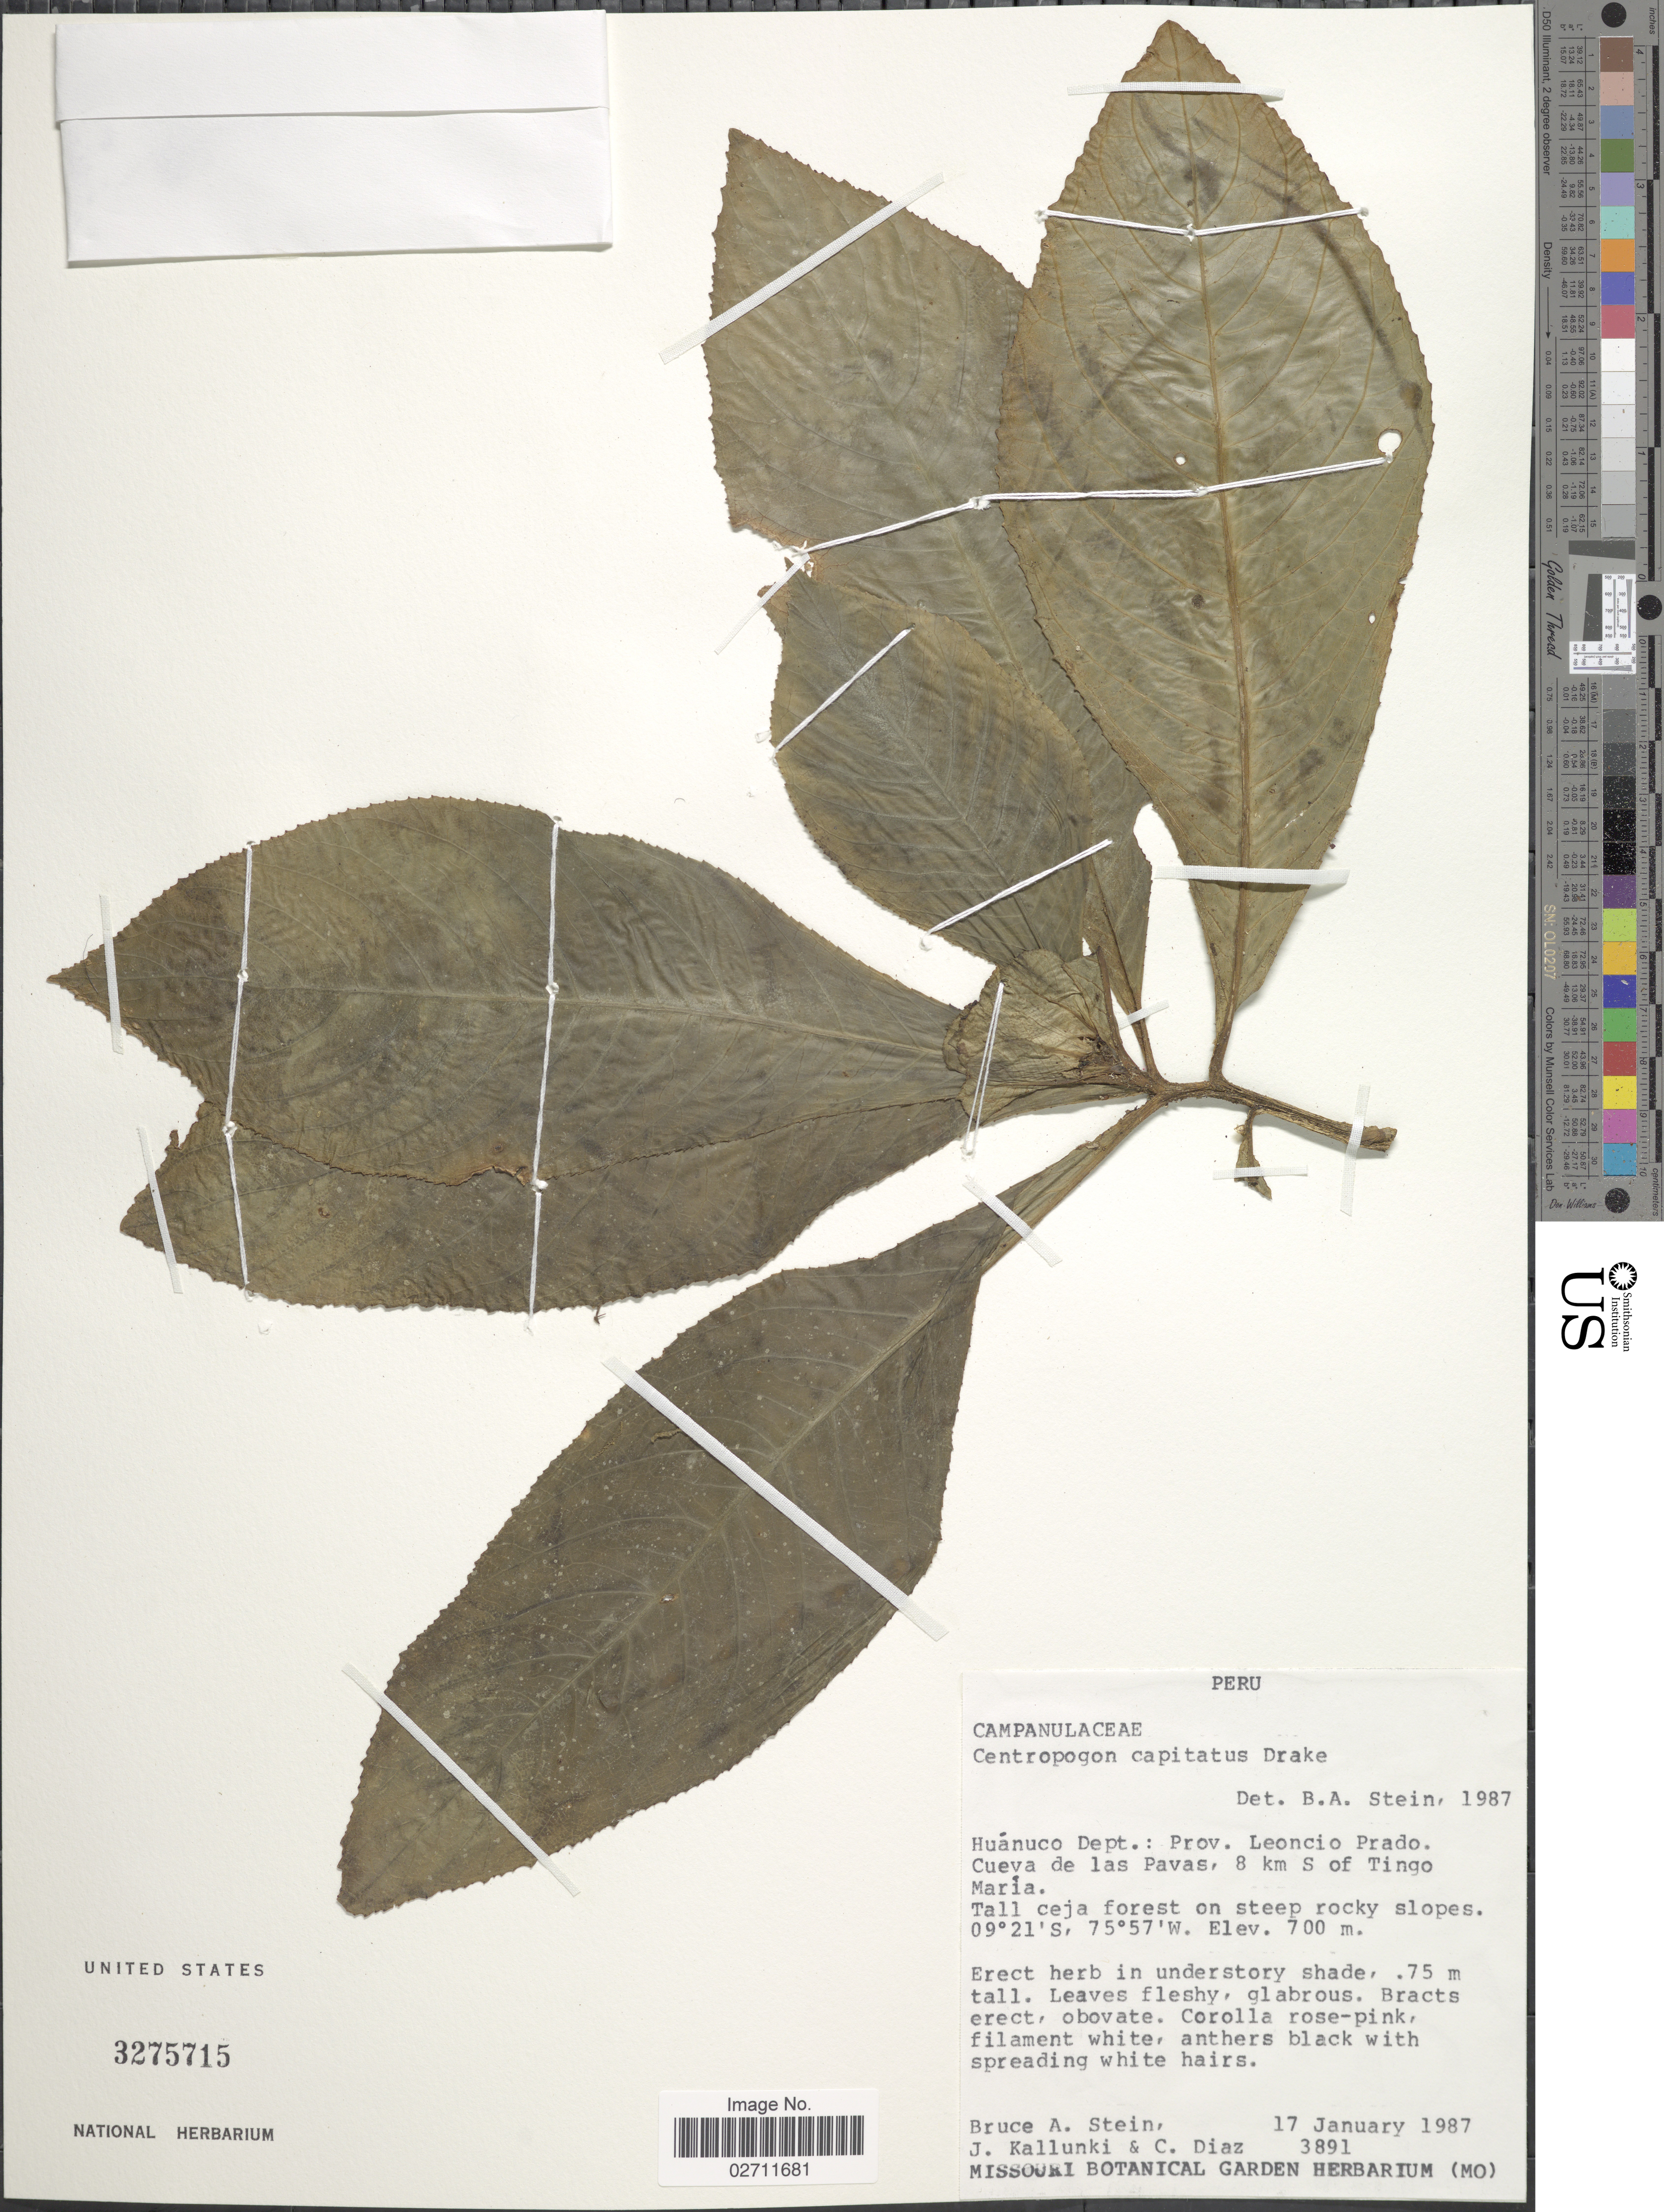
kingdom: Plantae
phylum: Tracheophyta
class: Magnoliopsida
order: Asterales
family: Campanulaceae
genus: Centropogon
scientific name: Centropogon capitatus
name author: Drake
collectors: B. A. Stein, J. Kallunki & C. Díaz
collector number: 3891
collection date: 1987-01-17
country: Peru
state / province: Huánuco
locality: Prov. Leoncio Prado. Cueva de las Pavas, 8 km S of Tingo Maria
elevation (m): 700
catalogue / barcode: US 3275715